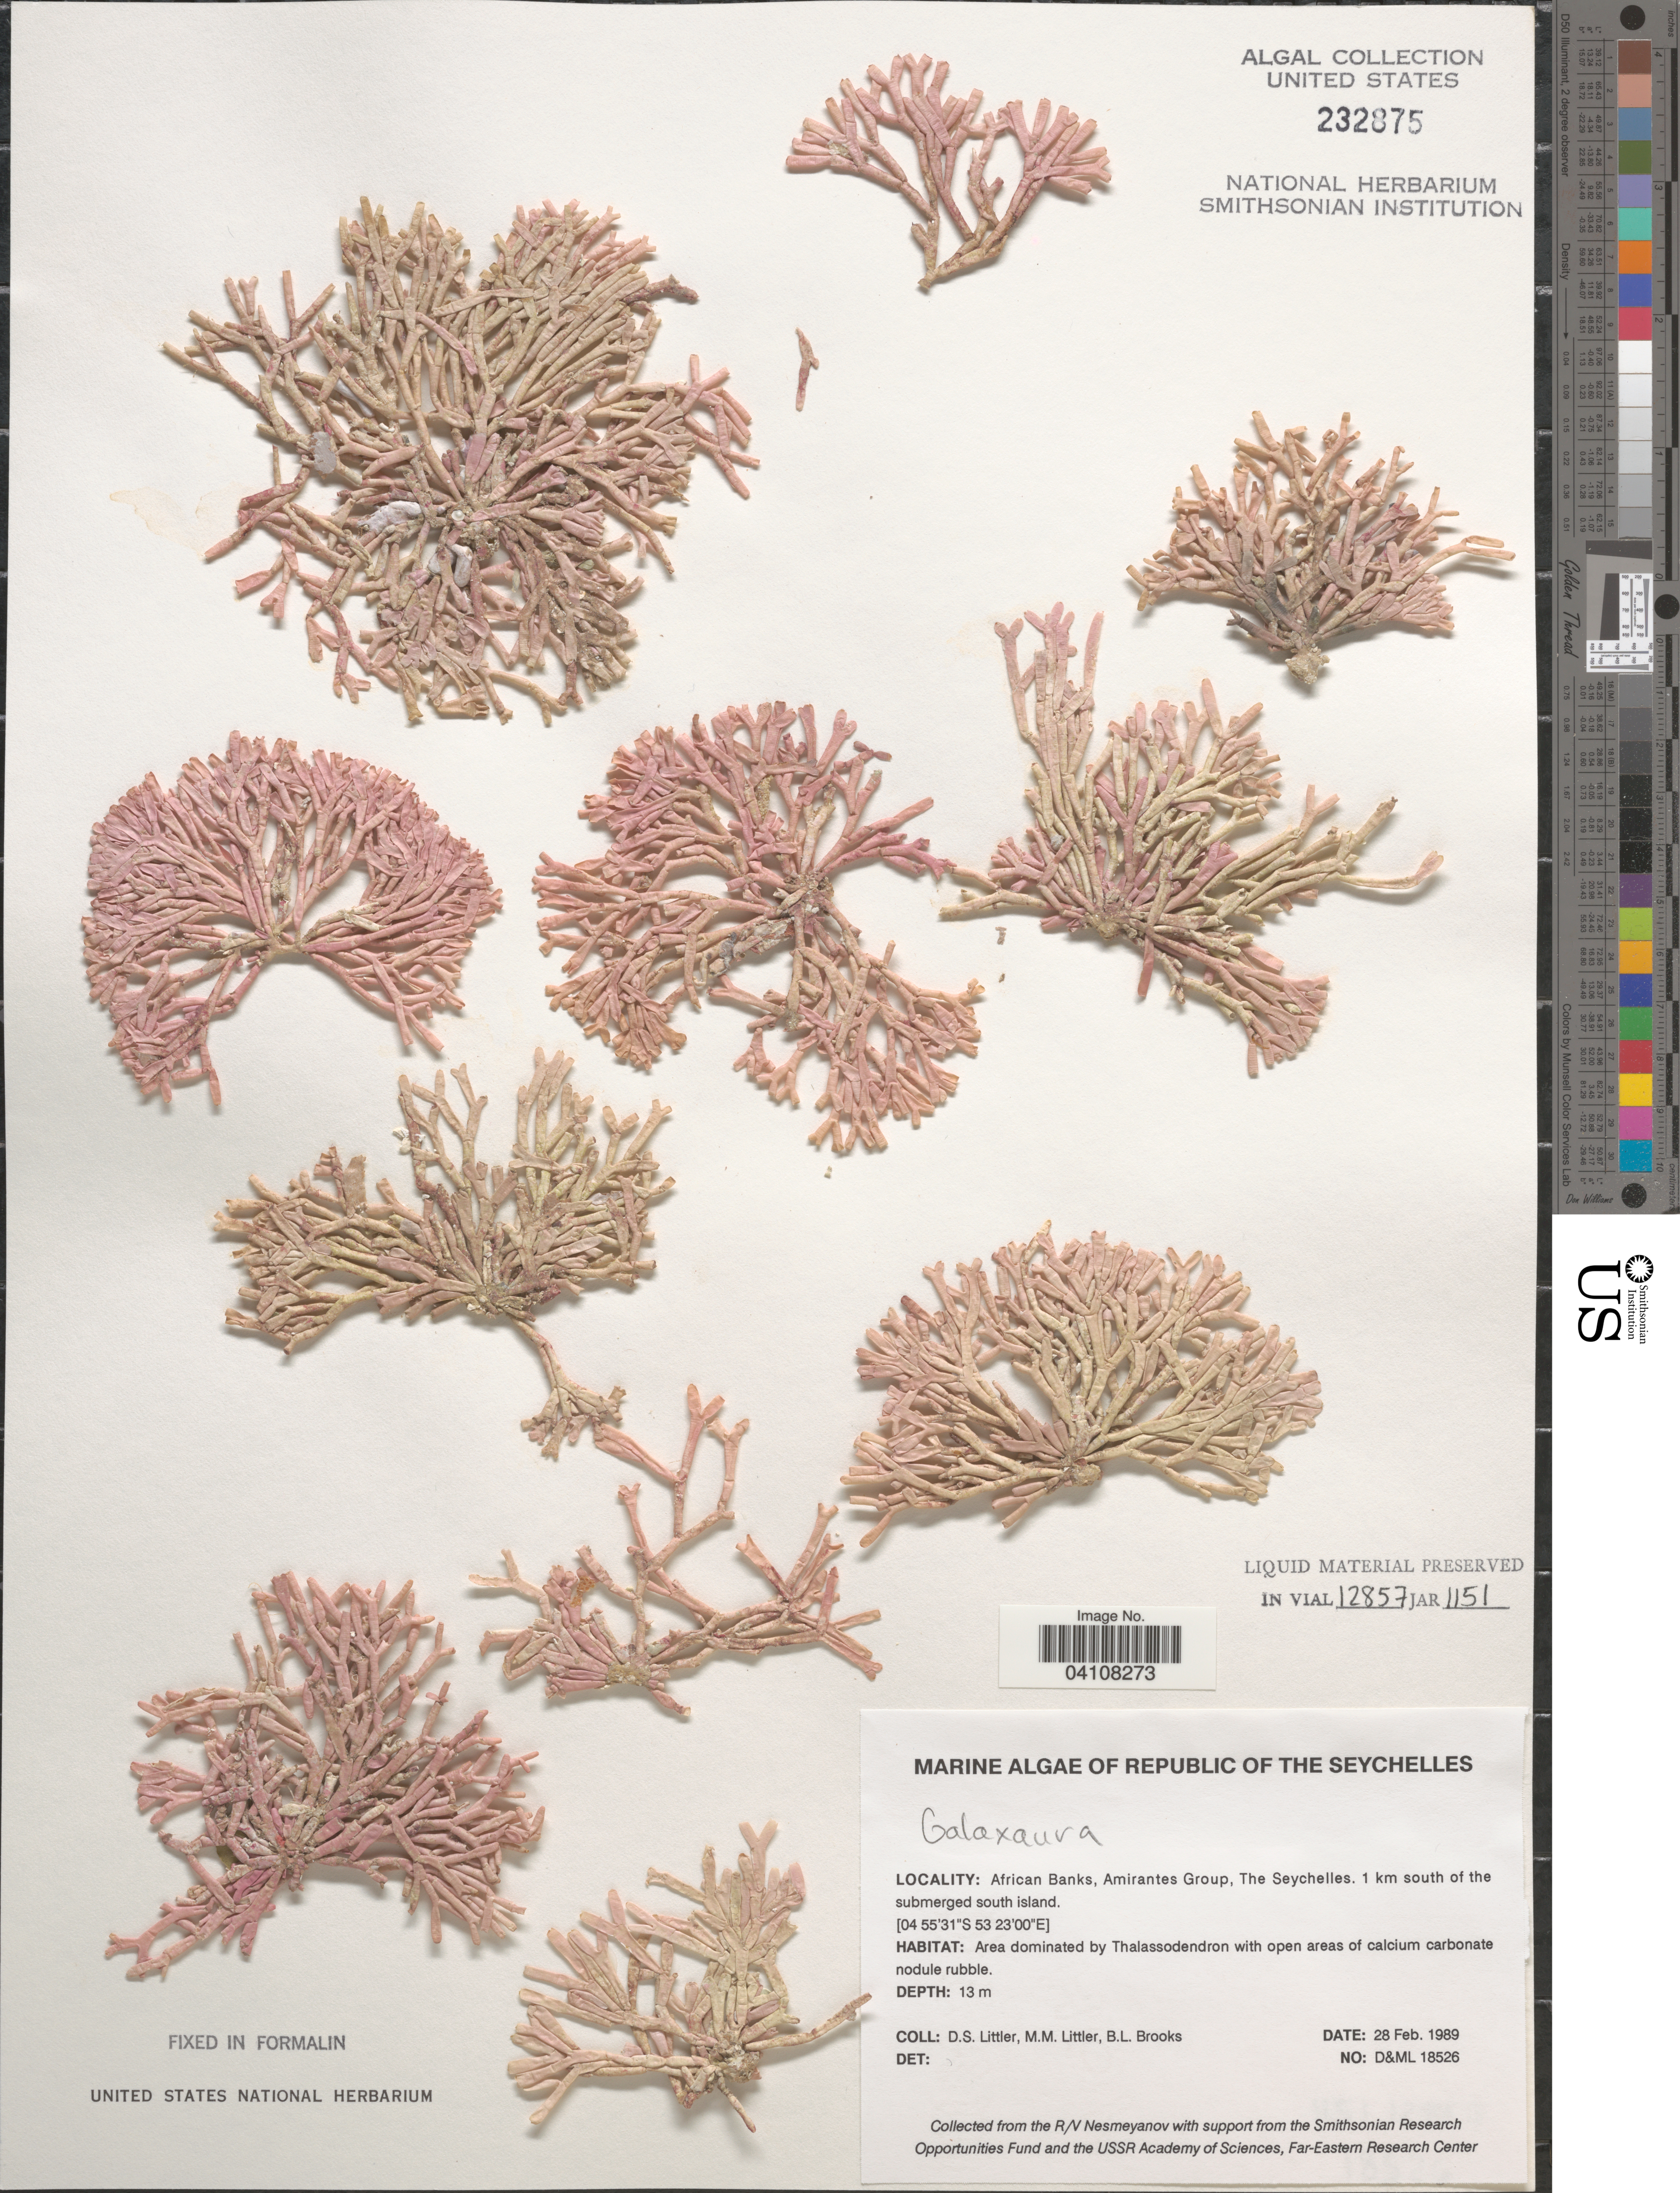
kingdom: Plantae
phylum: Rhodophyta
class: Florideophyceae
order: Nemaliales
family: Galaxauraceae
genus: Galaxaura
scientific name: Galaxaura sp.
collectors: D. S. Littler & B. Brooks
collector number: D&ML18526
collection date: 1989-02-28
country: Seychelles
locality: Republic of The Seychelles. African Banks, Amirantes Group. 1 km south of the submerged south island.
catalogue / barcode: US 232875